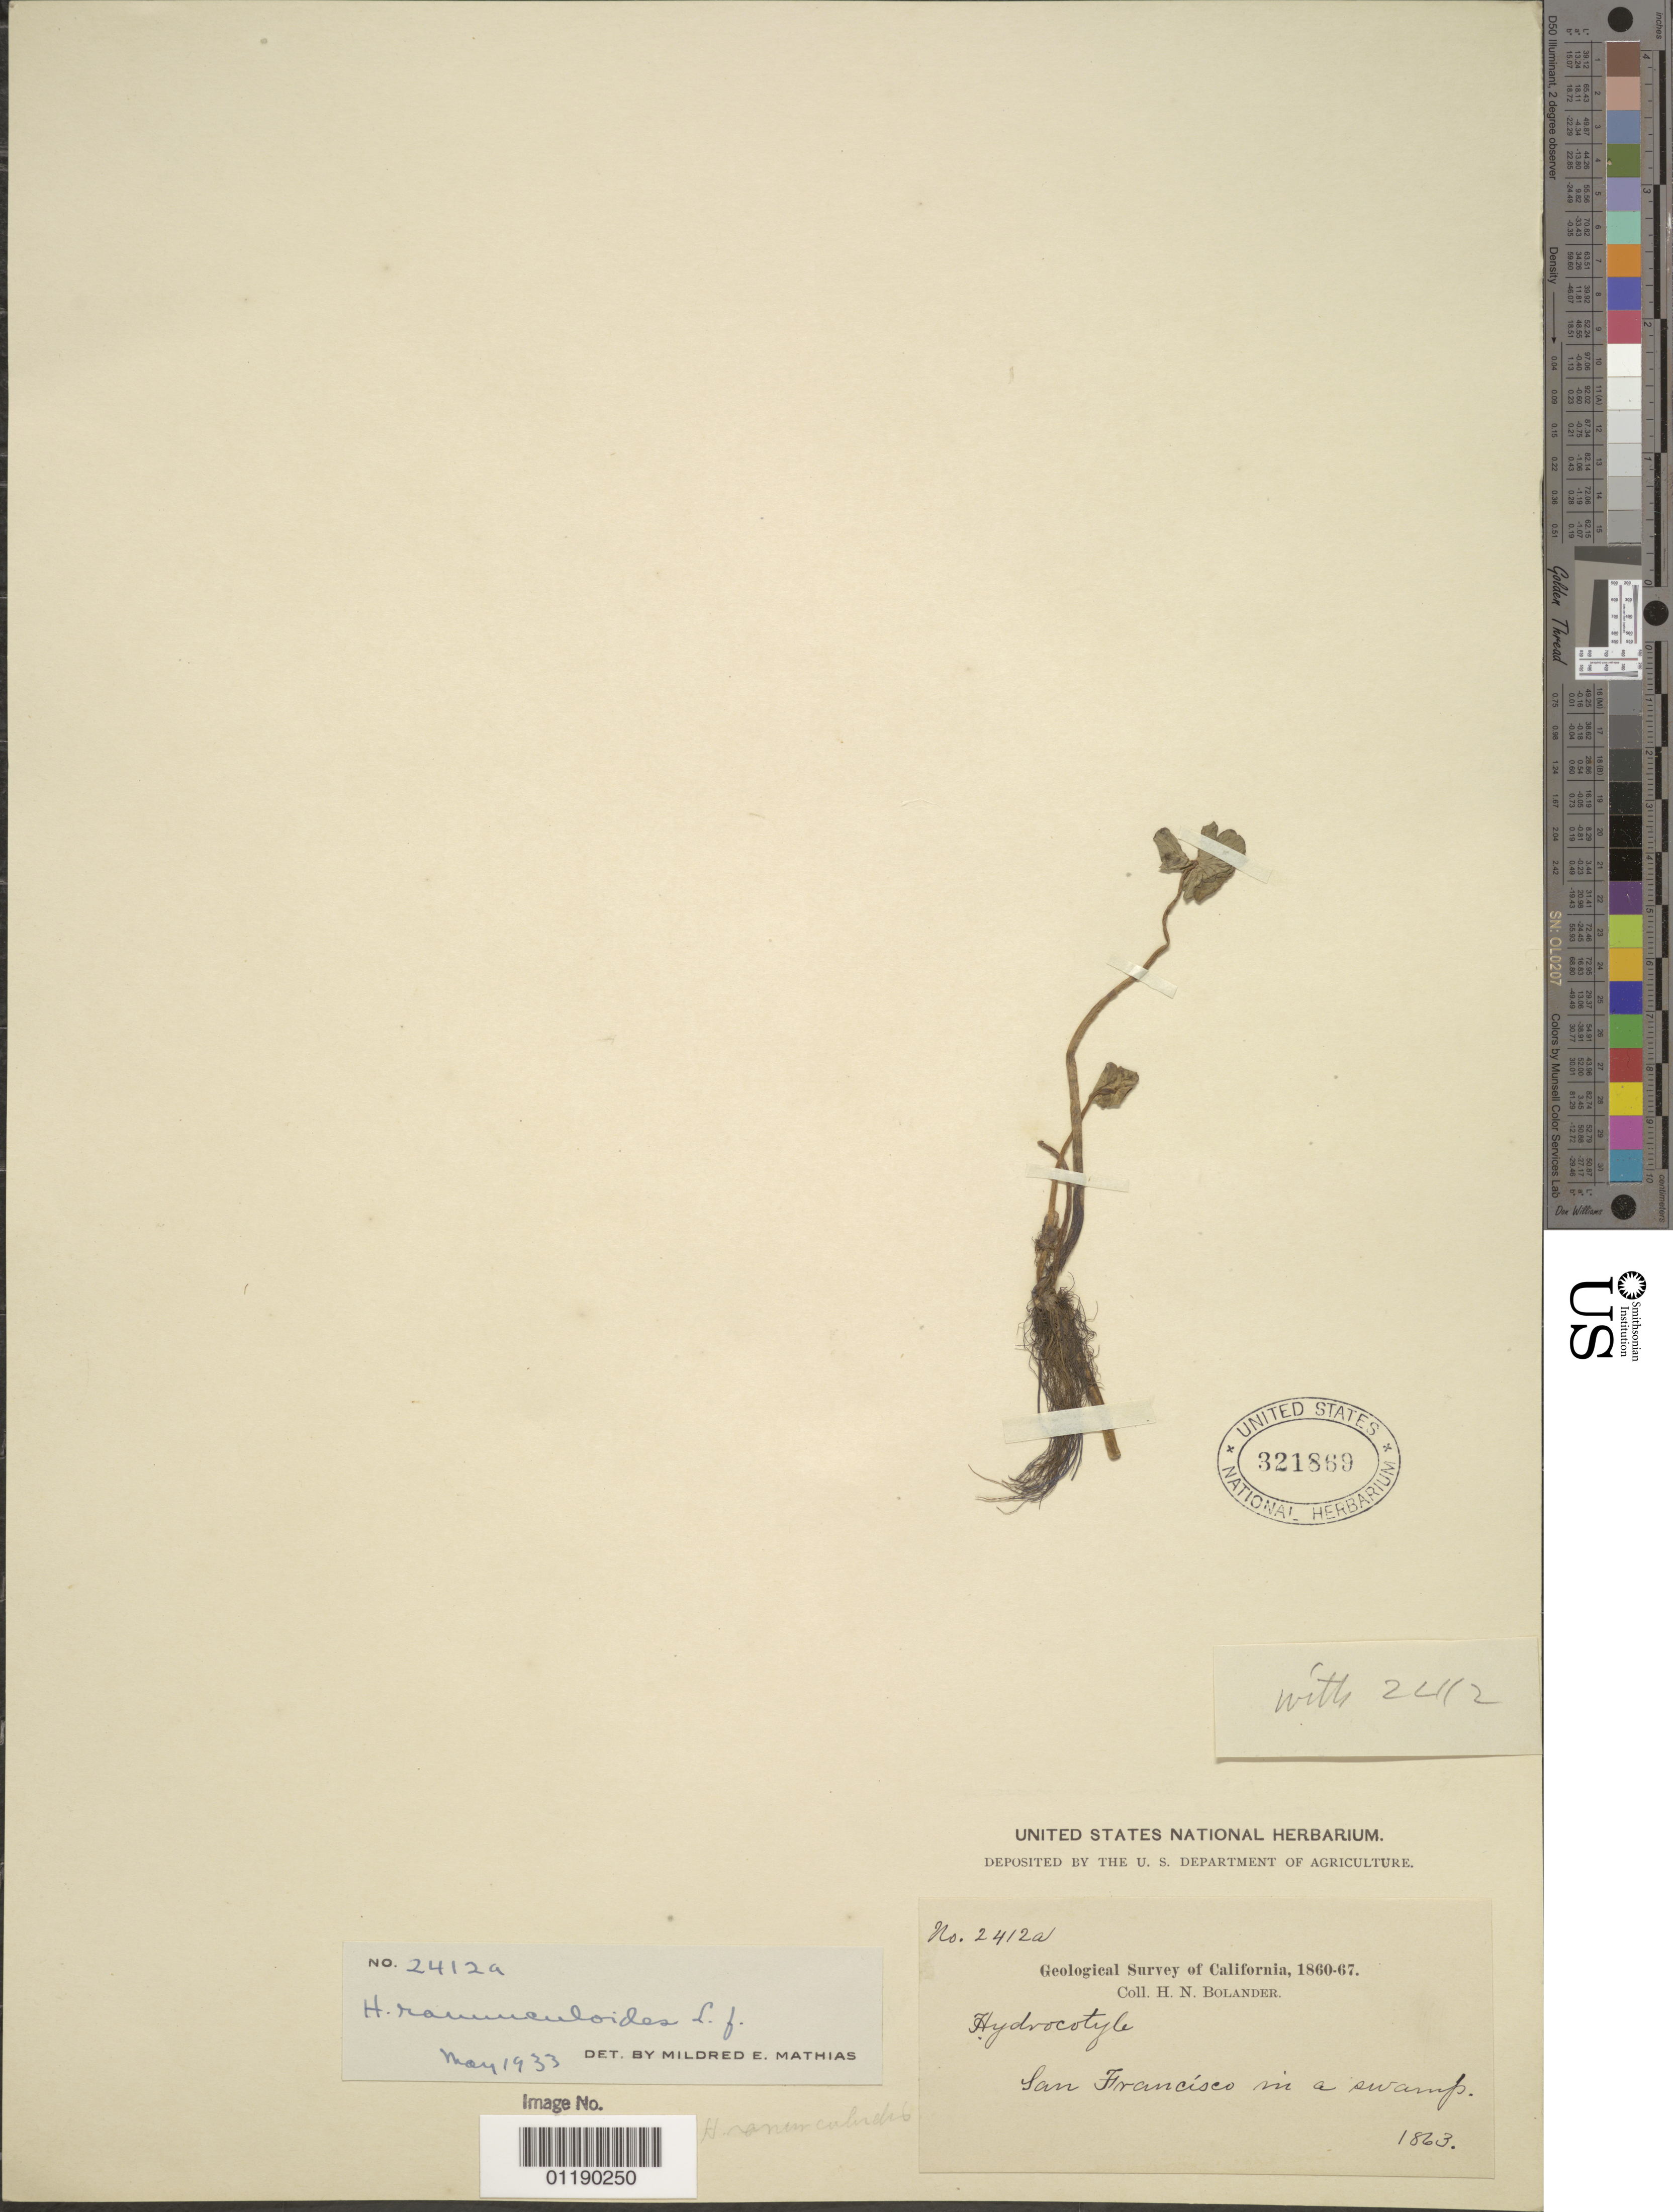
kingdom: Plantae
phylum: Tracheophyta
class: Magnoliopsida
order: Apiales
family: Araliaceae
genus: Hydrocotyle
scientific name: Hydrocotyle ranunculoides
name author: L. f.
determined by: Mathias, M. E.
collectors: H. Bolander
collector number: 2414 a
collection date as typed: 1863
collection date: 1863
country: United States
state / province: California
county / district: San Francisco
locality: In swamp at San Francisco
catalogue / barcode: US 321869